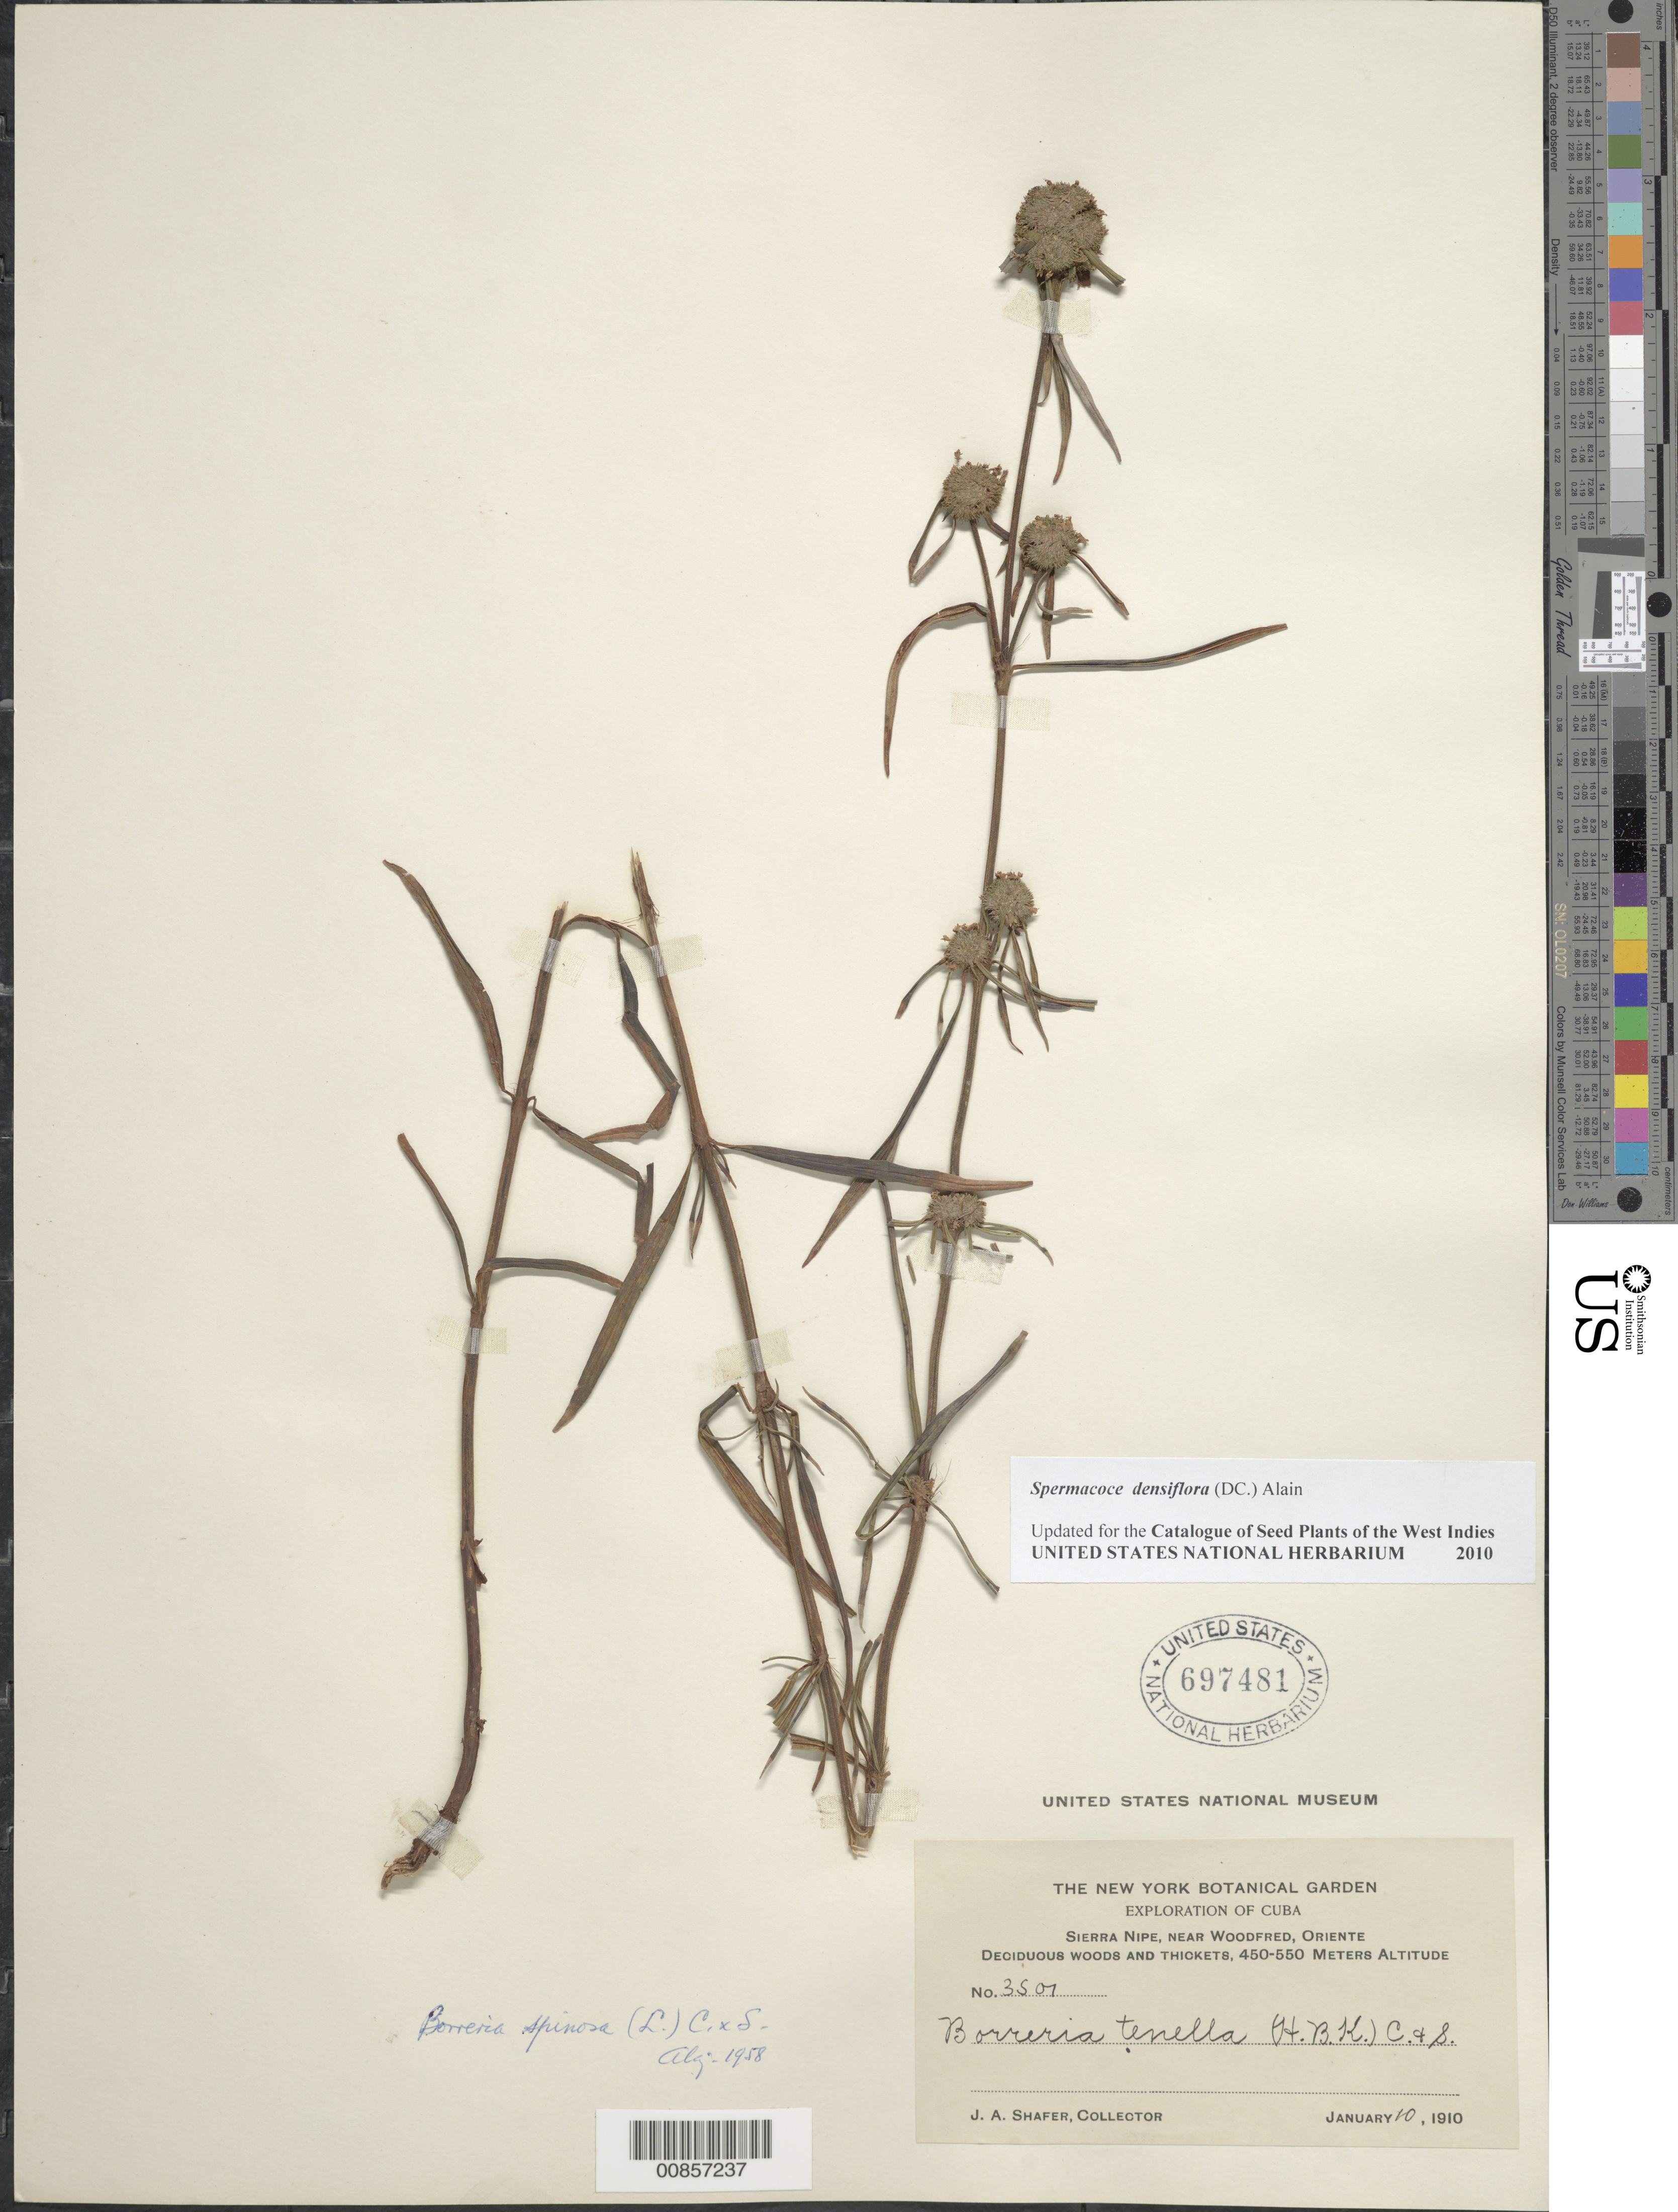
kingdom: Plantae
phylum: Tracheophyta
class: Magnoliopsida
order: Gentianales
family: Rubiaceae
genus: Spermacoce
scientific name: Spermacoce densiflora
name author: (DC.) Alain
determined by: Liogier, Alain H.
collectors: J. A. Shafer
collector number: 3507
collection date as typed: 10 Jan 1910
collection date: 1910-01-10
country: Cuba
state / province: Oriente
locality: Sierra Nipe, near Woodfred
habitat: Deciduous woods and thickets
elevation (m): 450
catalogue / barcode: US 697481